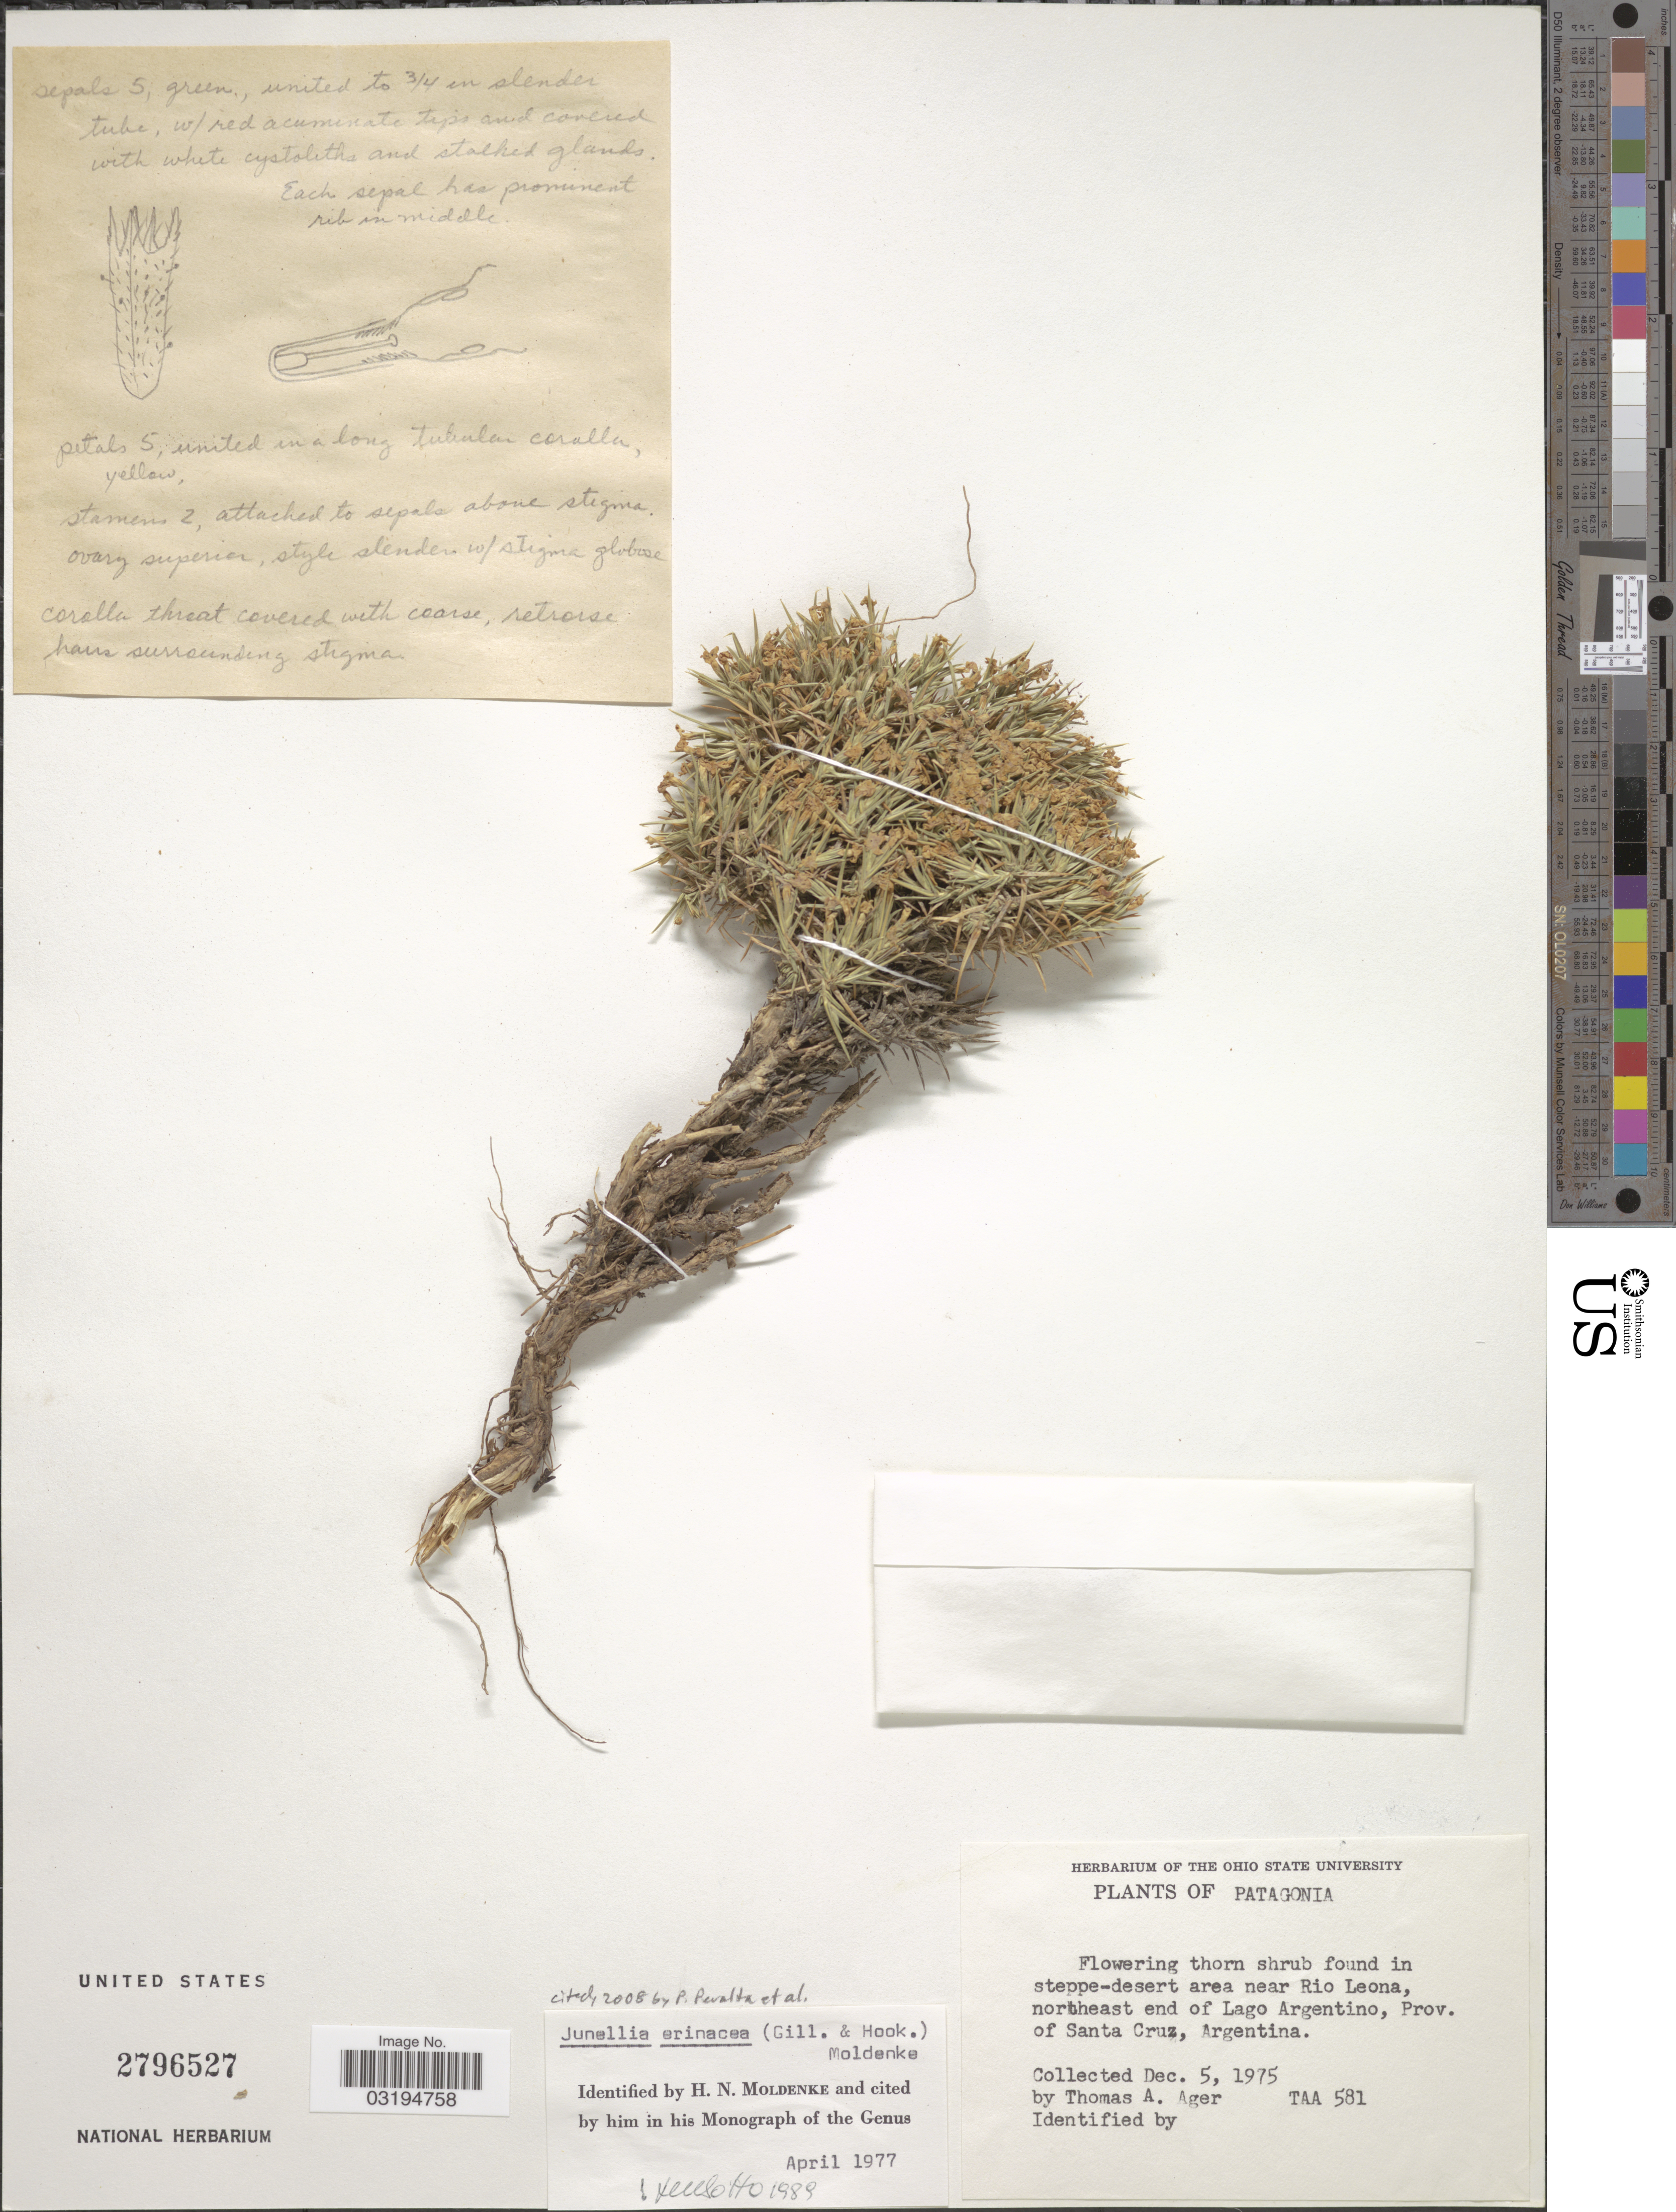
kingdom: Plantae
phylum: Tracheophyta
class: Magnoliopsida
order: Lamiales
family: Verbenaceae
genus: Junellia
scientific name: Junellia erinacea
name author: (Gillies & Hook.) Moldenke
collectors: T. A. Ager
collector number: TAA581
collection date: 1975-12-05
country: Argentina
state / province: Santa Cruz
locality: Patagonia. Flowering thorn shrub found in steppe-desert area near Rio Leona, northeast end of Lago Argentino.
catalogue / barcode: US 2796527